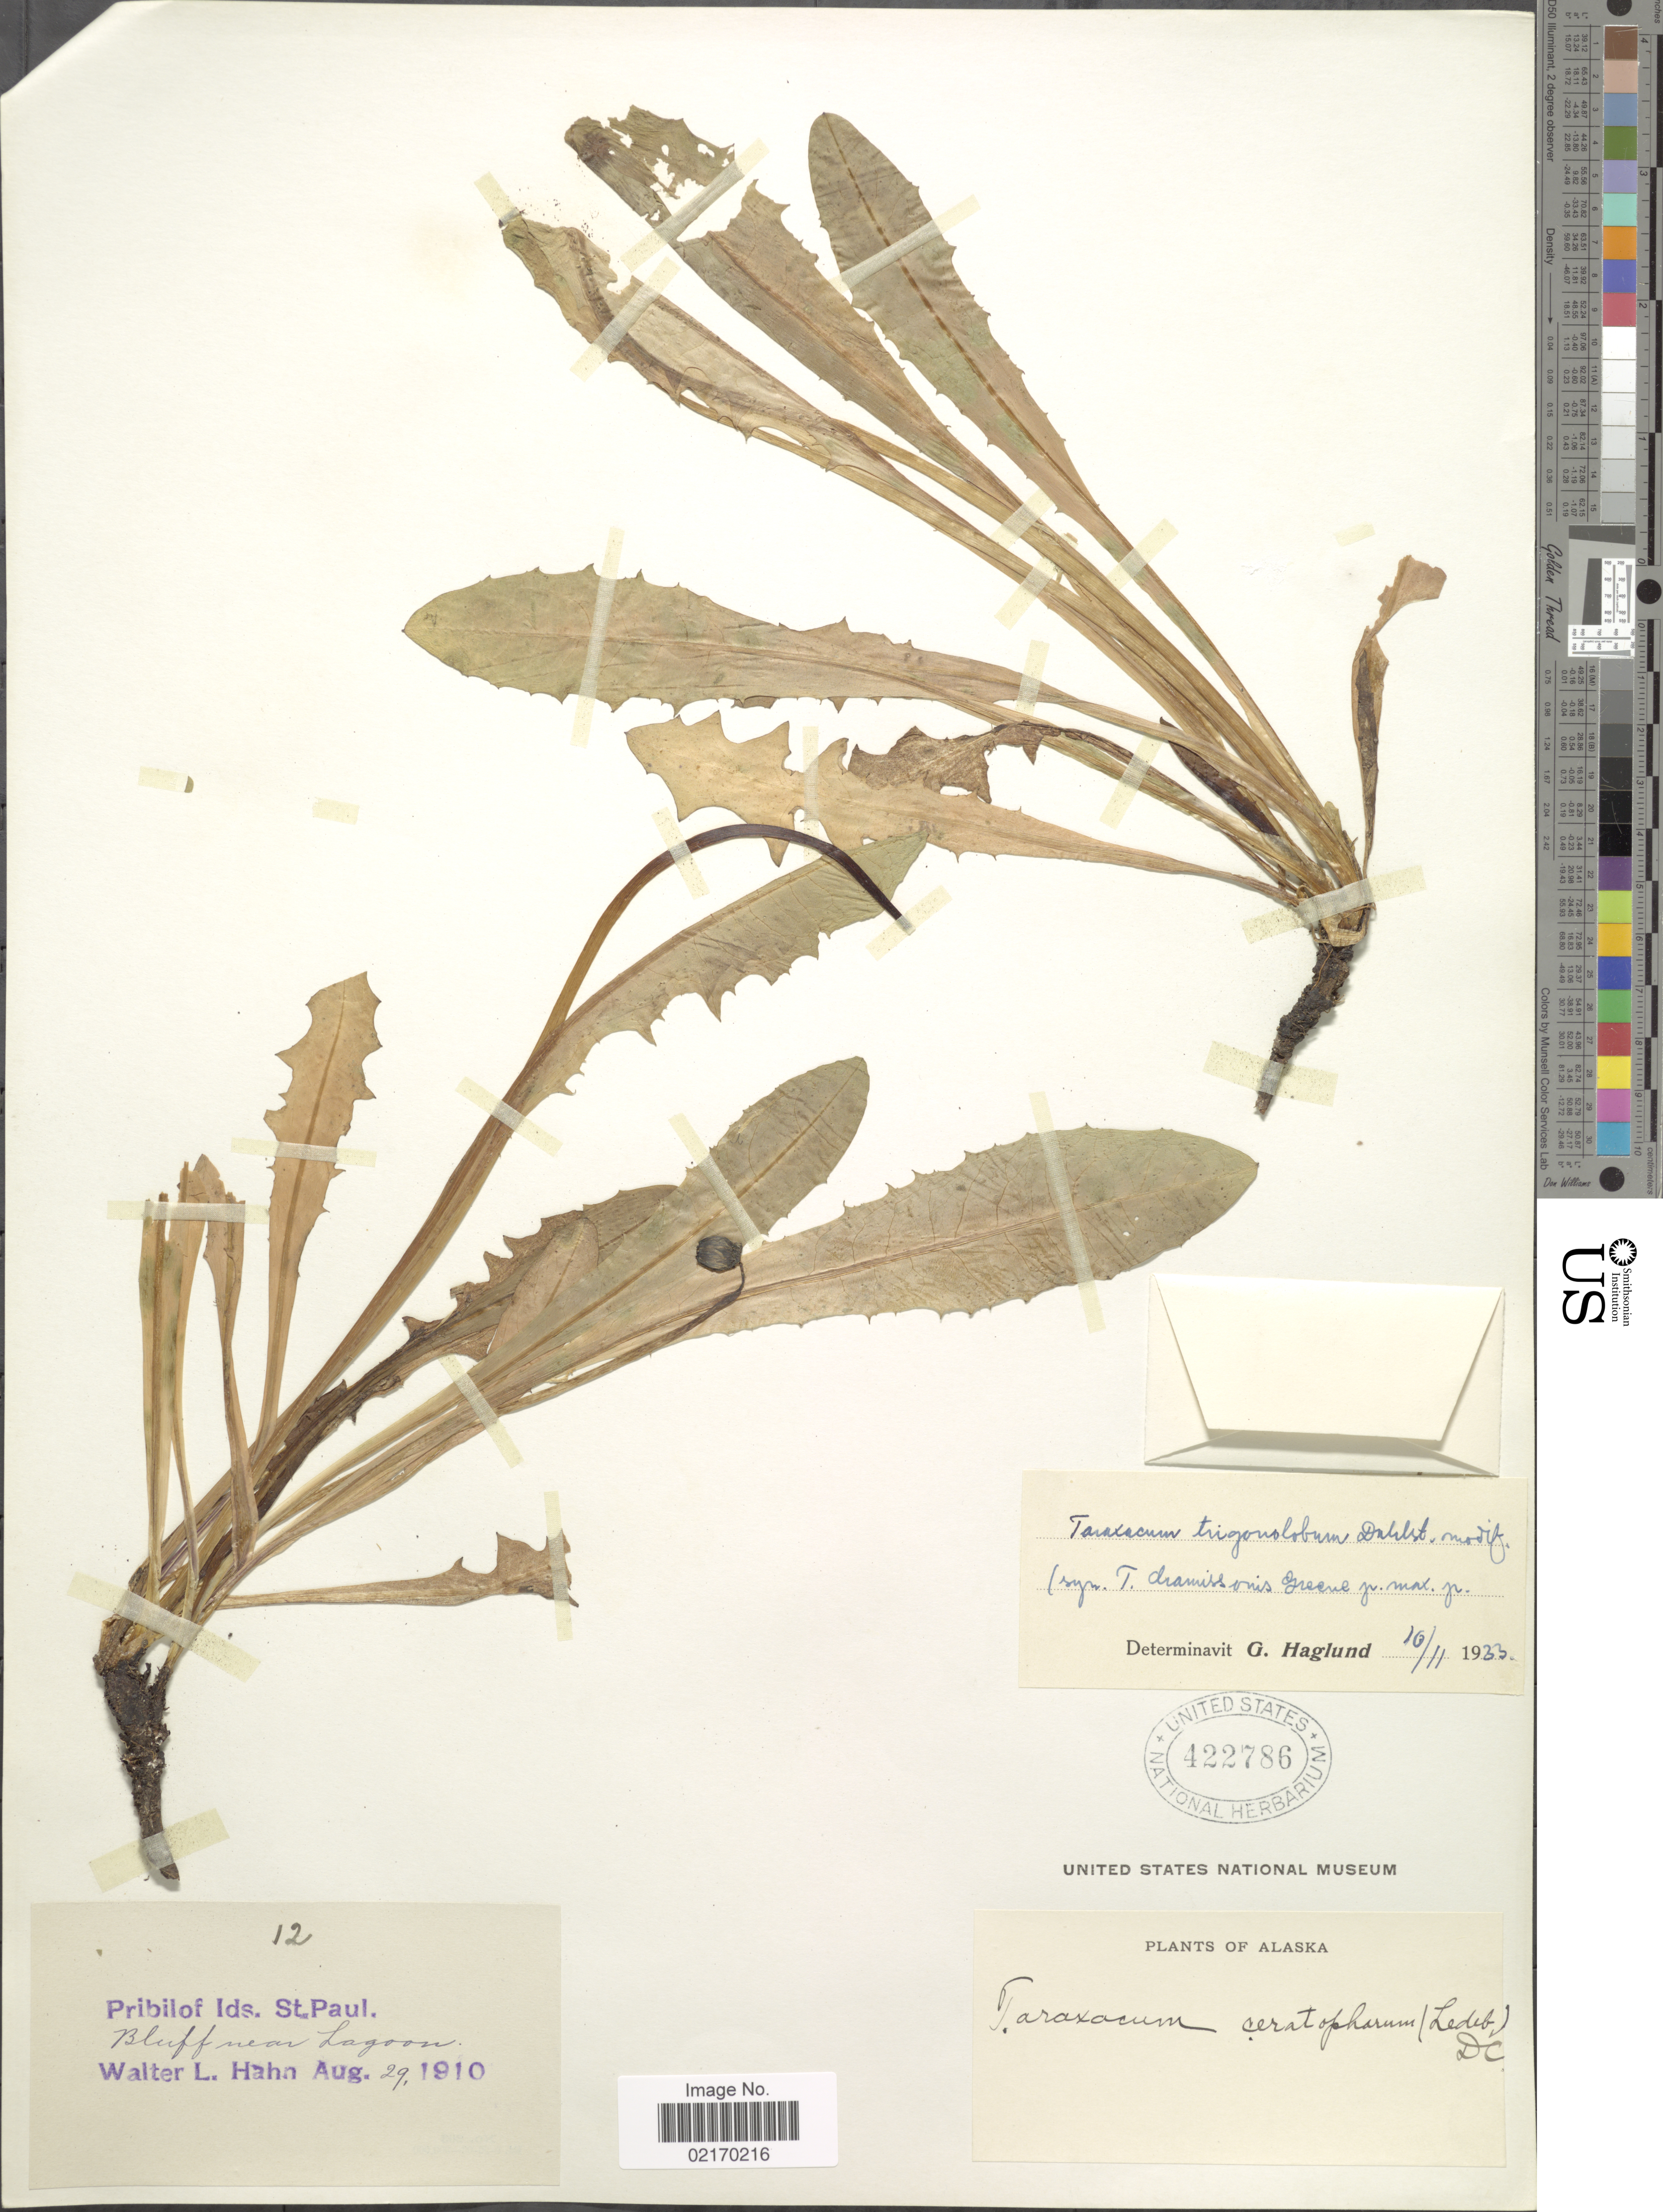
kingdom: Plantae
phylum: Tracheophyta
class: Magnoliopsida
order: Asterales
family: Asteraceae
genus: Taraxacum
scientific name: Taraxacum trigonolobum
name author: Dahlst.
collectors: W. L. Hahn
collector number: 12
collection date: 1910-08-29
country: United States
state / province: Alaska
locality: Pribilof Ids. St. Paul. Buff near Lagoon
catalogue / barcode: US 422786